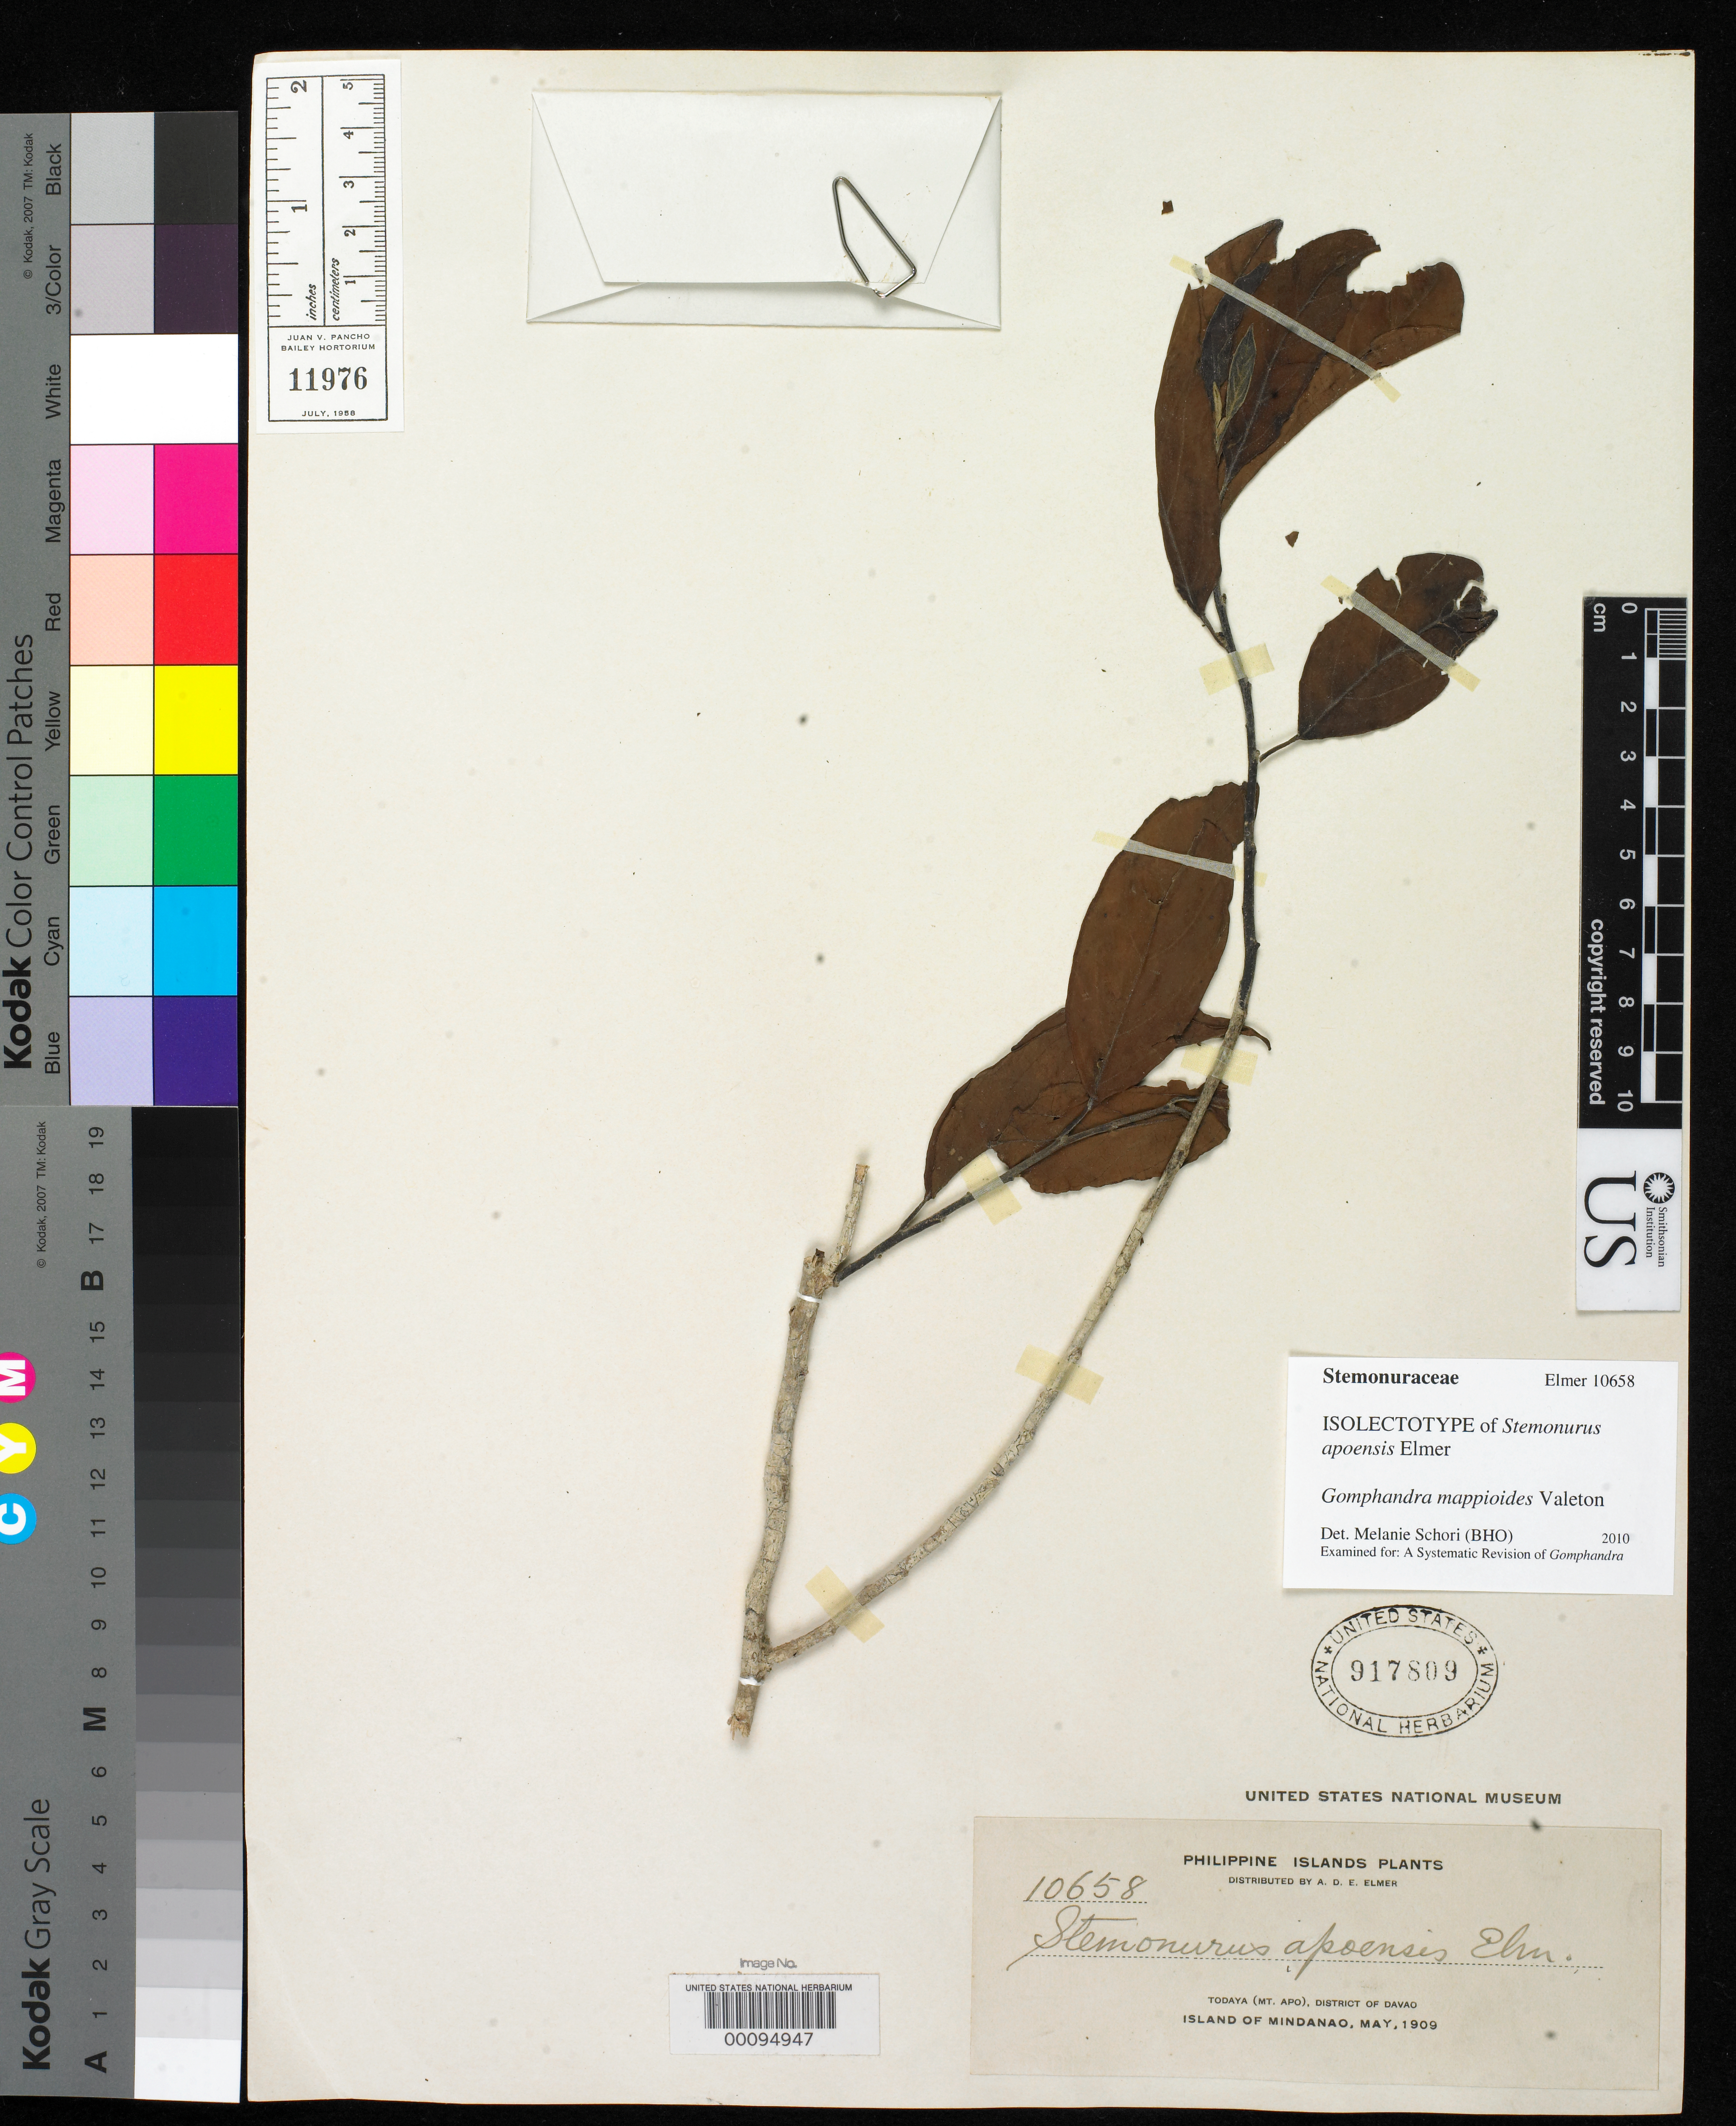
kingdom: Plantae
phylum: Tracheophyta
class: Magnoliopsida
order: Cardiopteridales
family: Stemonuraceae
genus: Stemonurus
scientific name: Stemonurus apoensis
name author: Elmer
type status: Isotype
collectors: A. D. E. Elmer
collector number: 10658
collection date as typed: May 1909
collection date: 1909-05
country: Philippines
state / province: Davao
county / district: Davao del Sur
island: Mindanao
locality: Todaya, Mt. Apo.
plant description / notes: Annotated by M. Schori (2010) as "Isolectotype" [lectotypification apparently ined. as of Oct. 2010]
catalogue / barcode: US 917809